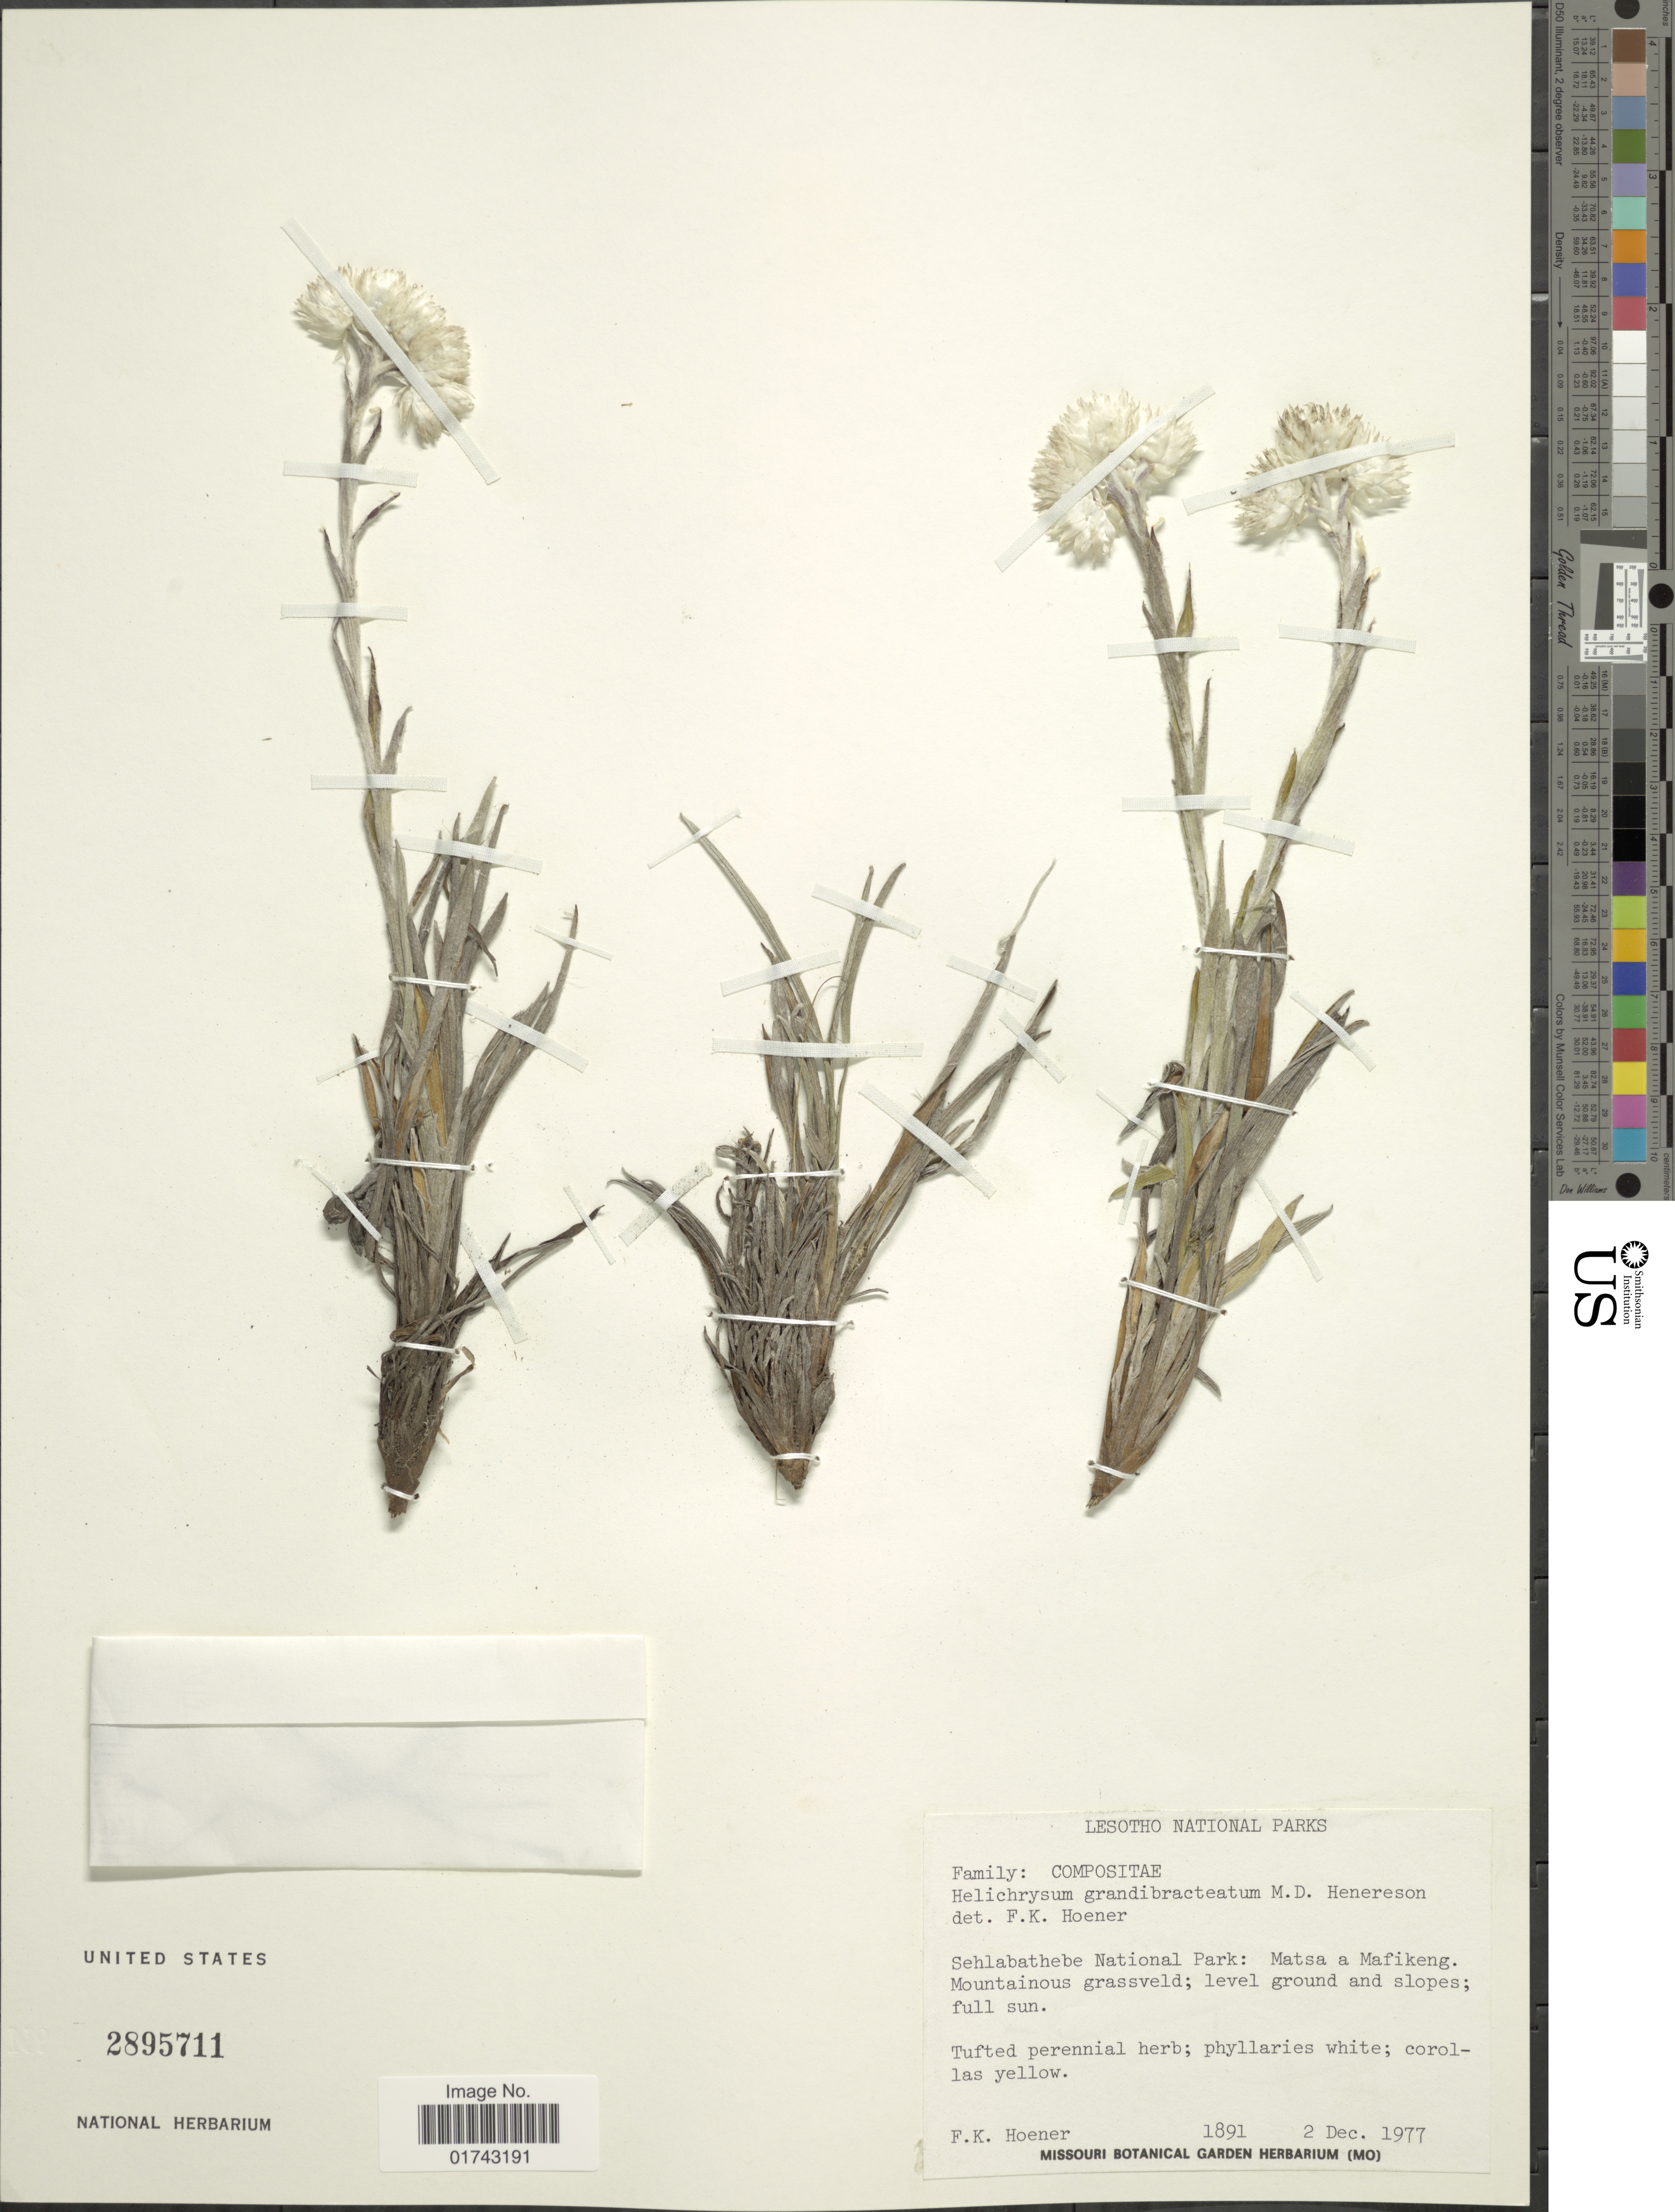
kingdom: Plantae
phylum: Tracheophyta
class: Magnoliopsida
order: Asterales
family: Asteraceae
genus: Helichrysum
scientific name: Helichrysum grandibracteatum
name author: M.D. Hend.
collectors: F. Hoener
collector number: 1891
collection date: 1977-12-02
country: Lesotho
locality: Lesotho National Parks, Sehlabathebe National Park: Matsa a Mafikeng Mountainous grassveld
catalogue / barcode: US 289711